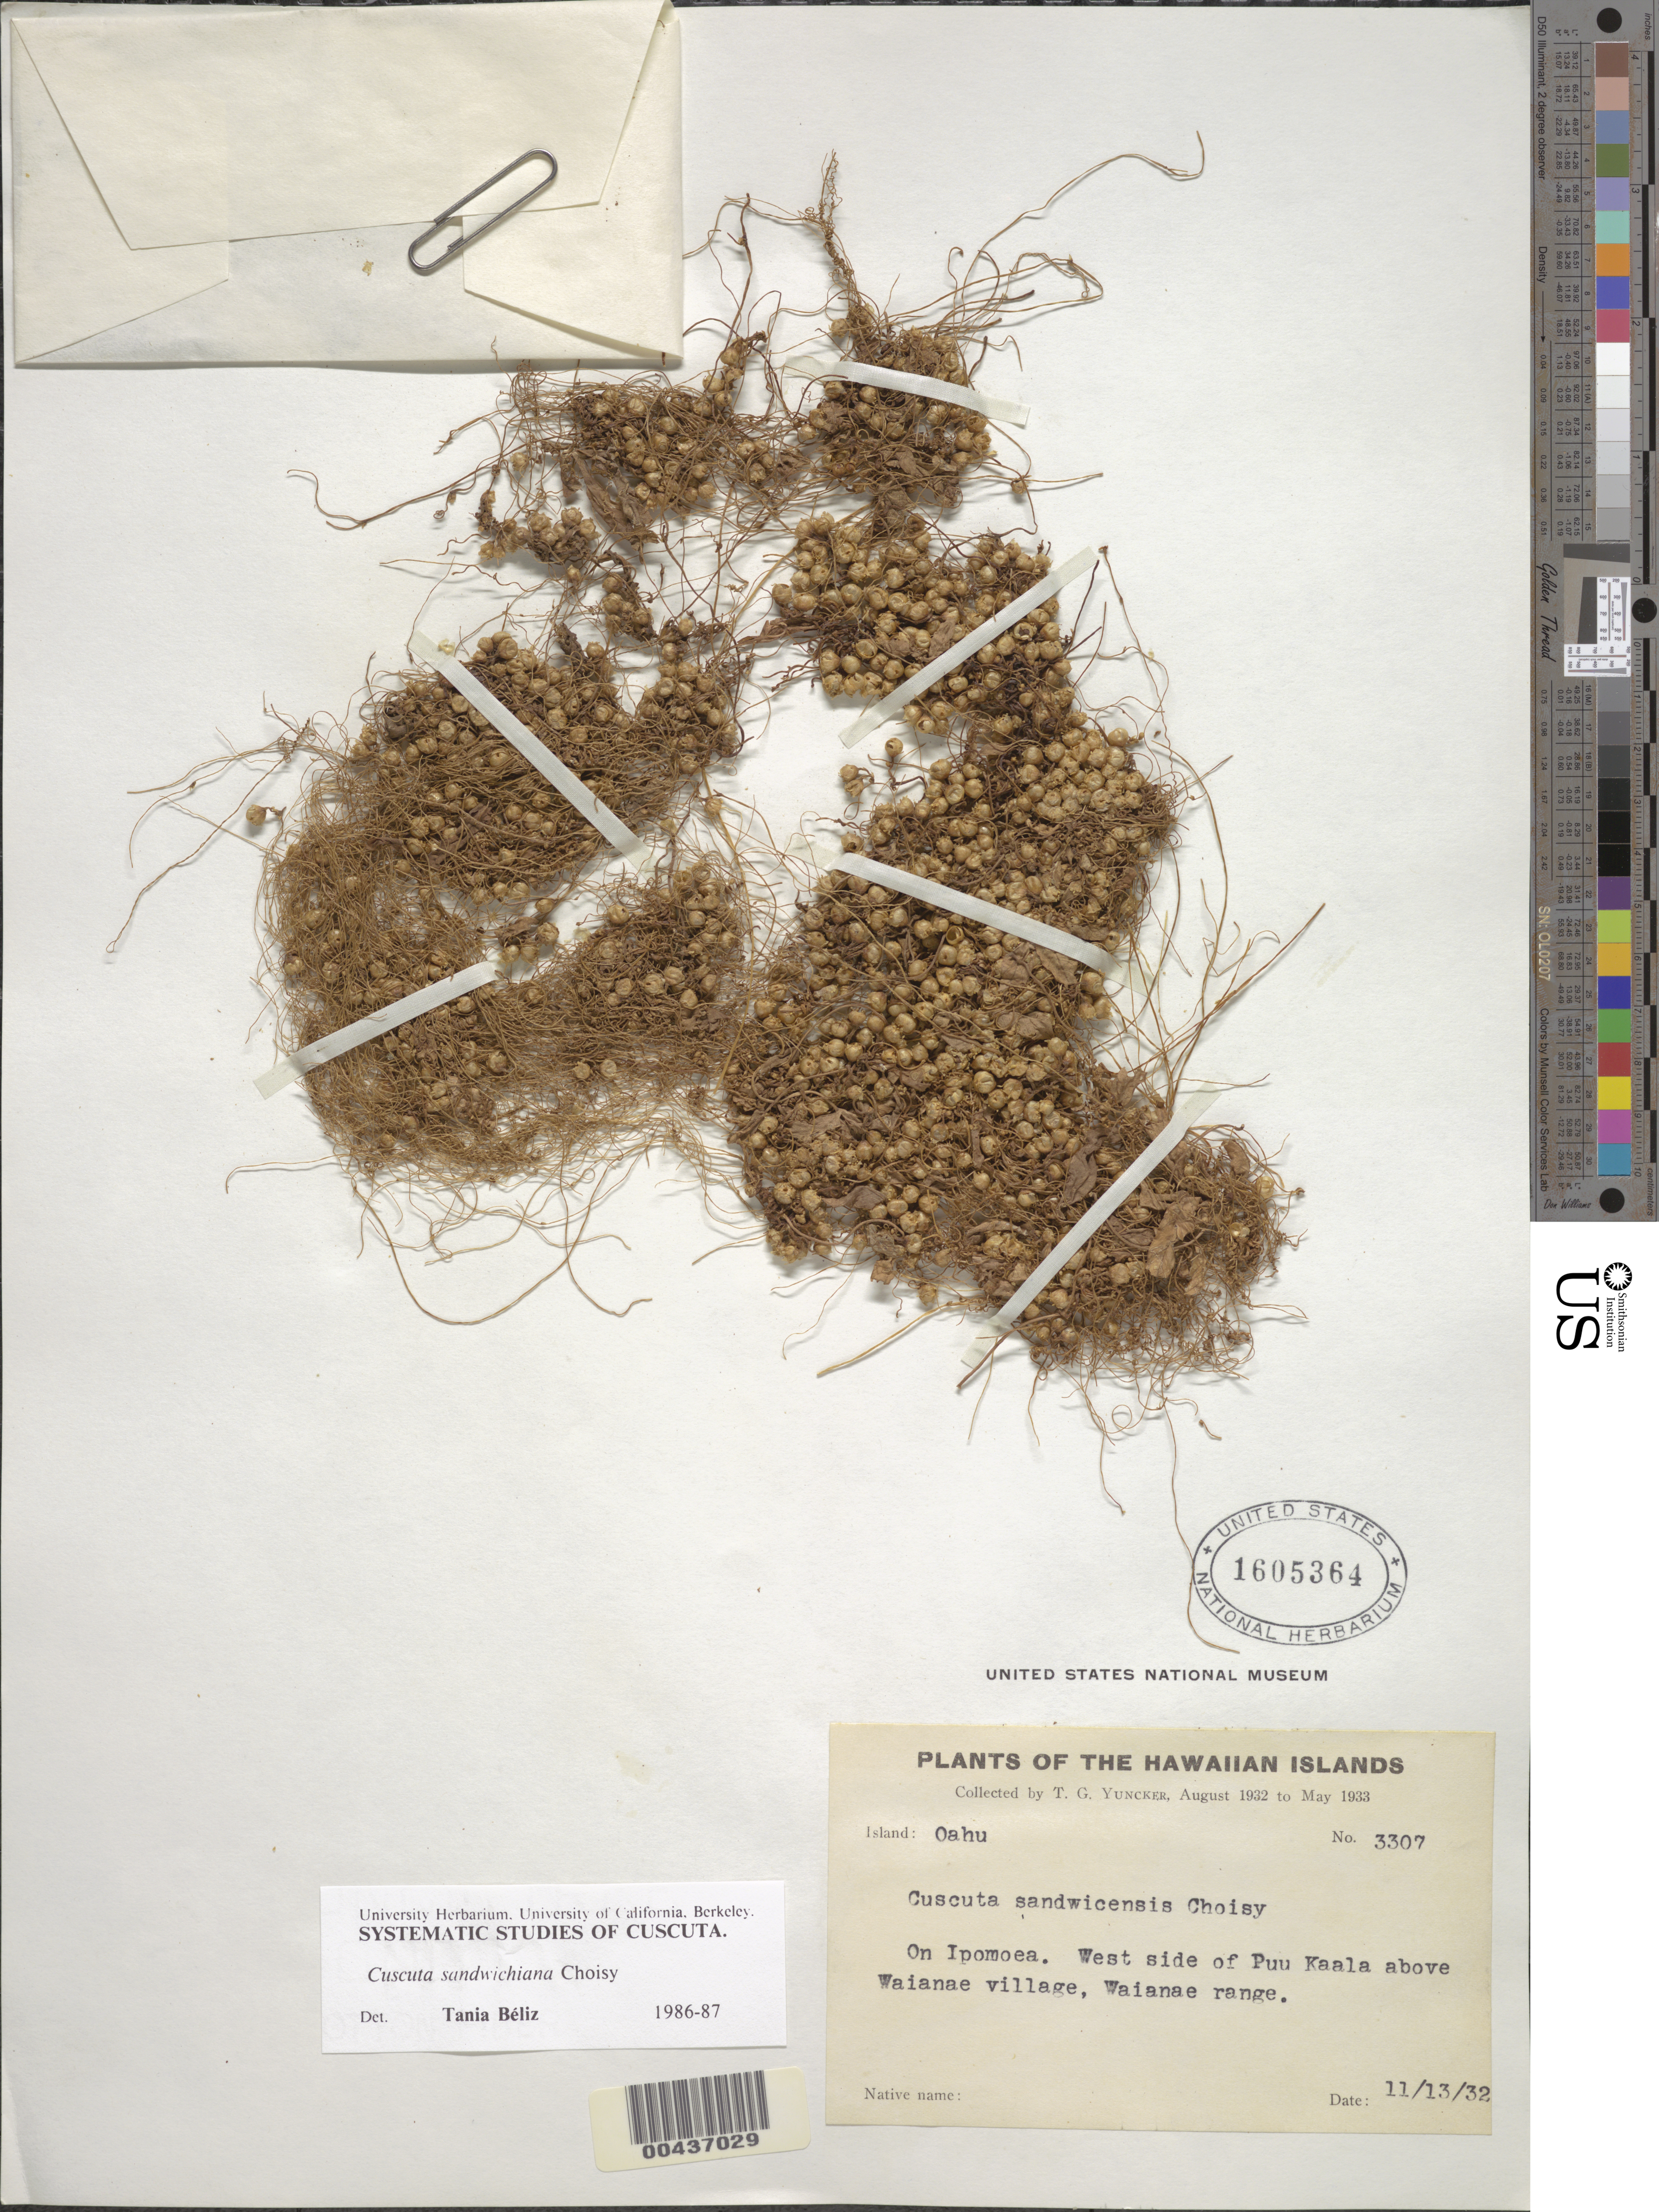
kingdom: Plantae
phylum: Tracheophyta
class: Magnoliopsida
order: Solanales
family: Convolvulaceae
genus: Cuscuta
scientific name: Cuscuta sandwichiana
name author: Choisy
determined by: Béliz, T.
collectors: T. G. Yuncker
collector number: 3307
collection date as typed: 13 Nov 1932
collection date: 1932-11-13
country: United States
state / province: Hawaii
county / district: Honolulu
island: Oahu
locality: west side of Puu Kaala above Waianae Village, Waianae Range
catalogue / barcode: US 1605364